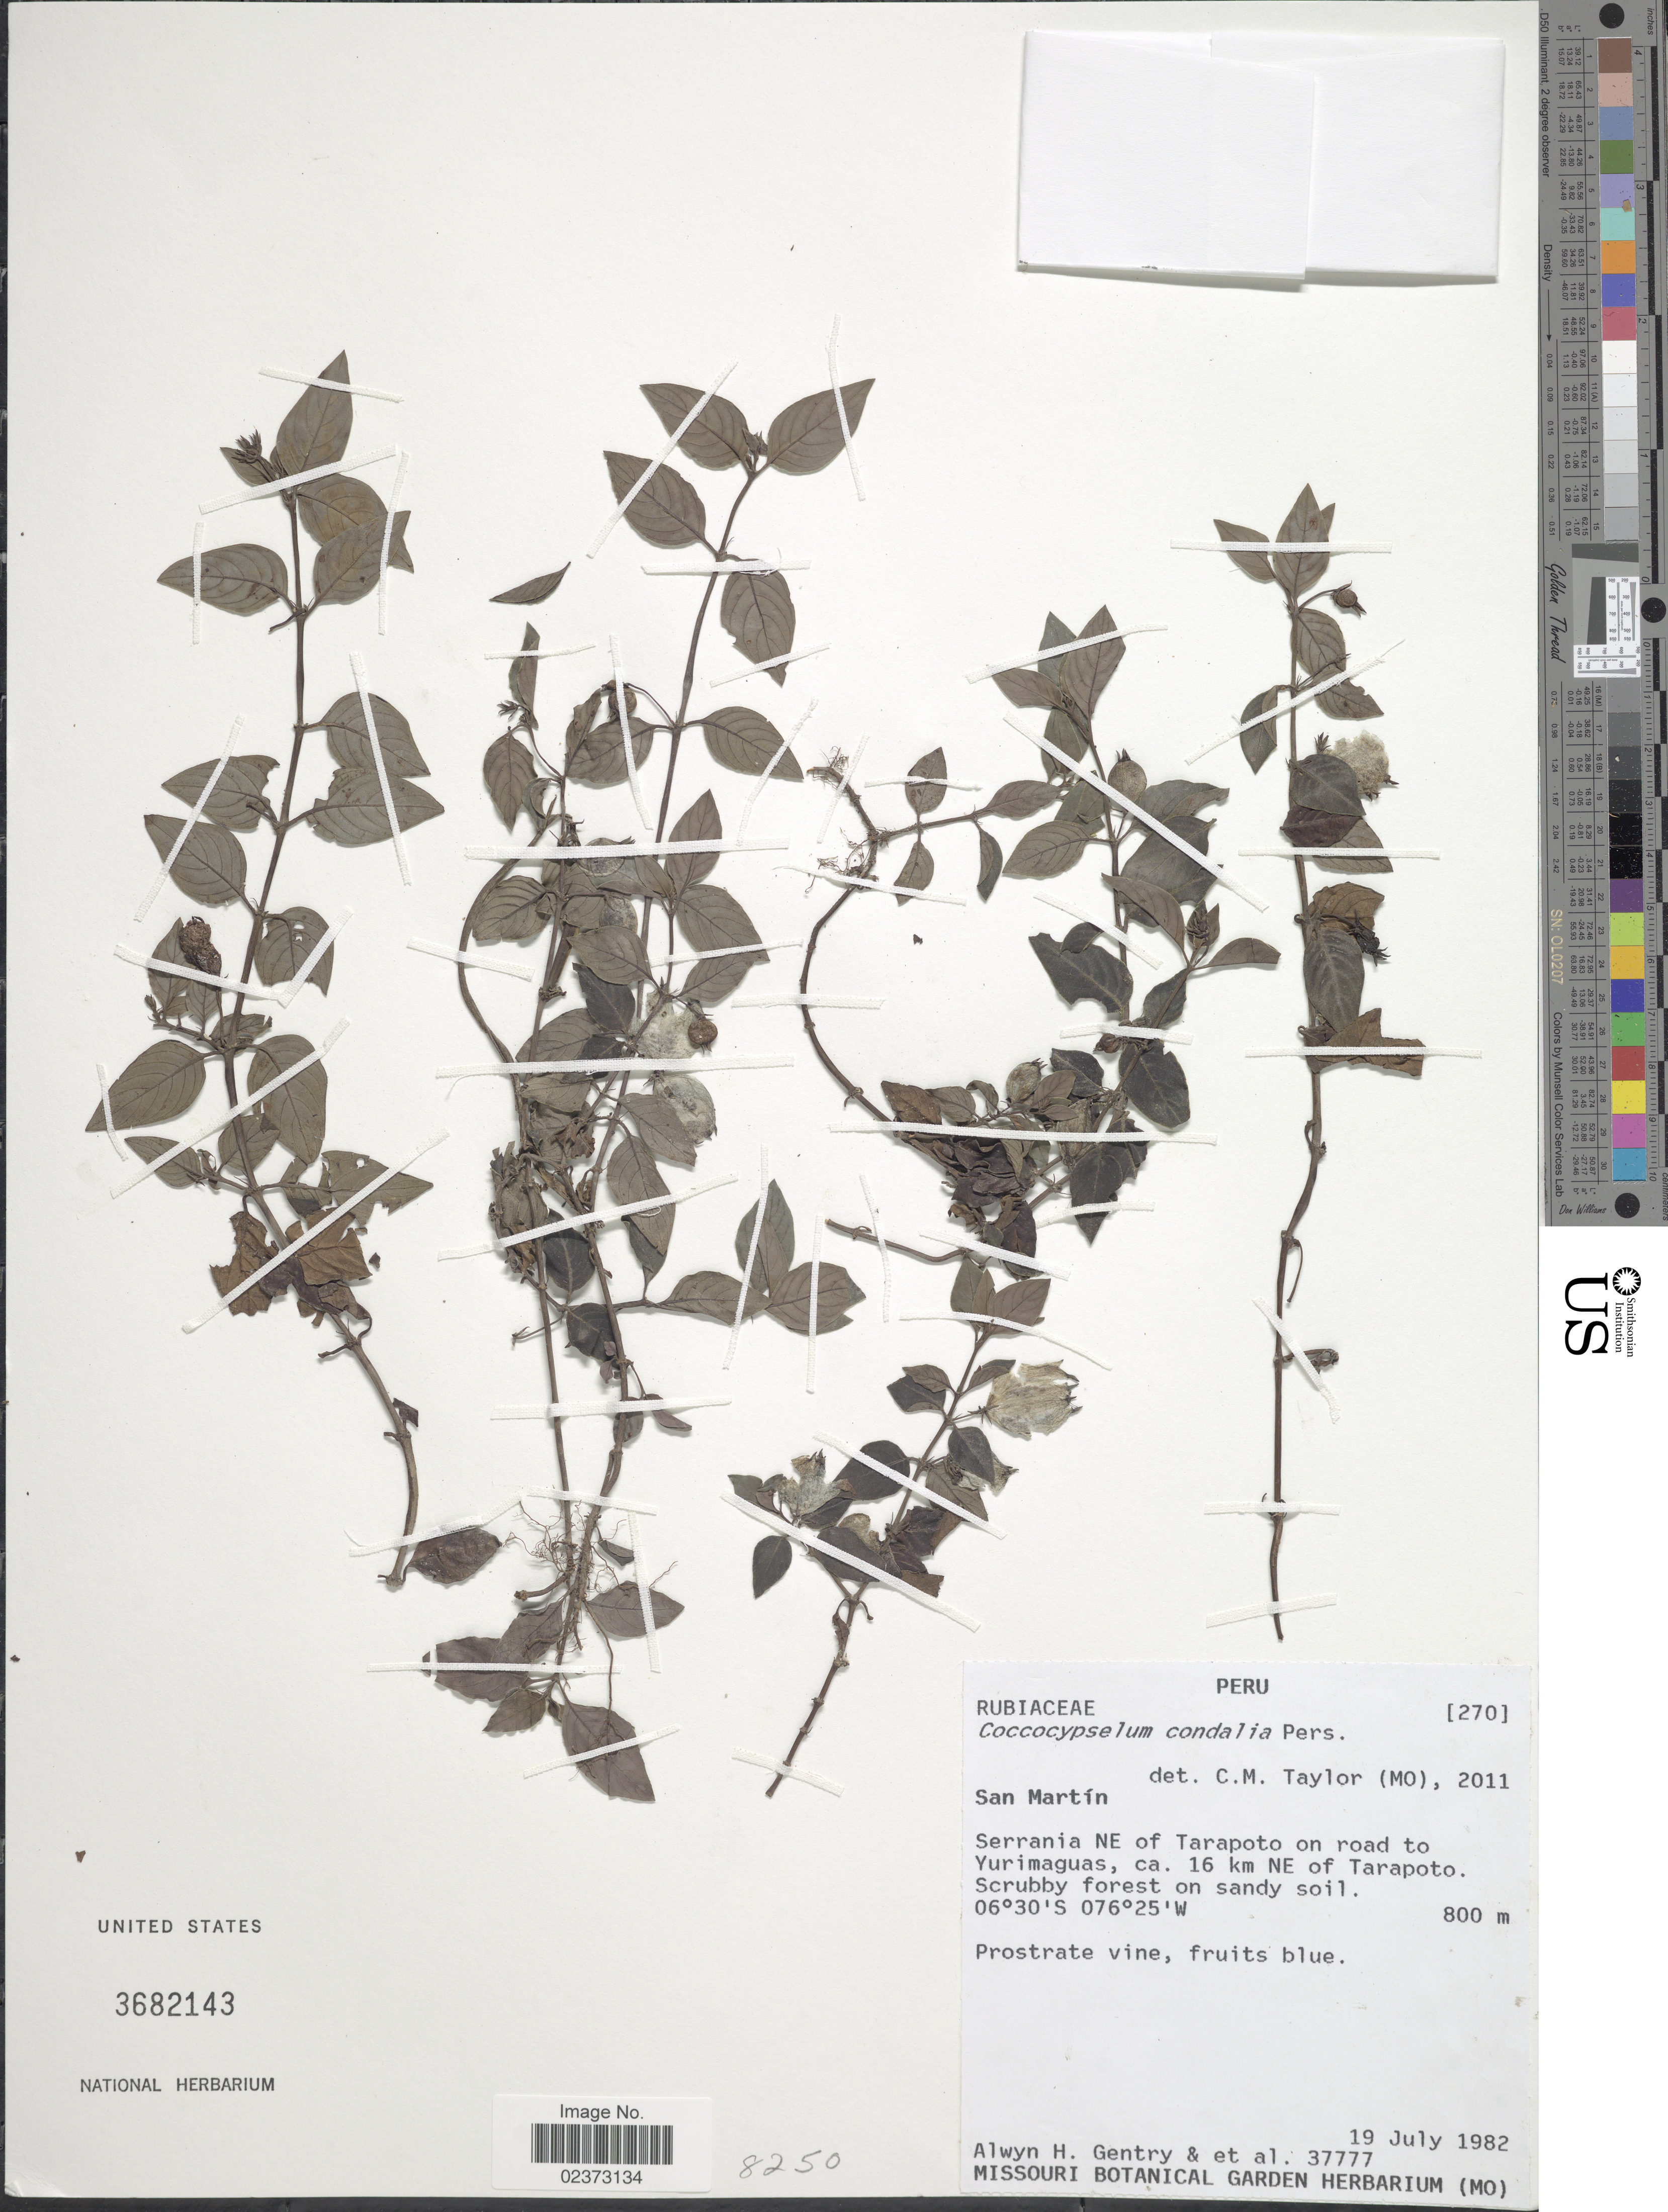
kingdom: Plantae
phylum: Tracheophyta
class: Magnoliopsida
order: Gentianales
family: Rubiaceae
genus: Coccocypselum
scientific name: Coccocypselum condalia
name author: Pers.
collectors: A. H. Gentry & et al.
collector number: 3777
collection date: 1982-07-19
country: Peru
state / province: San Martín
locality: San Martin, Serrania NE of Tarapoto on road to Yurimaguas, 16 km NE of Tarapoto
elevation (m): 800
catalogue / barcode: US 3682143